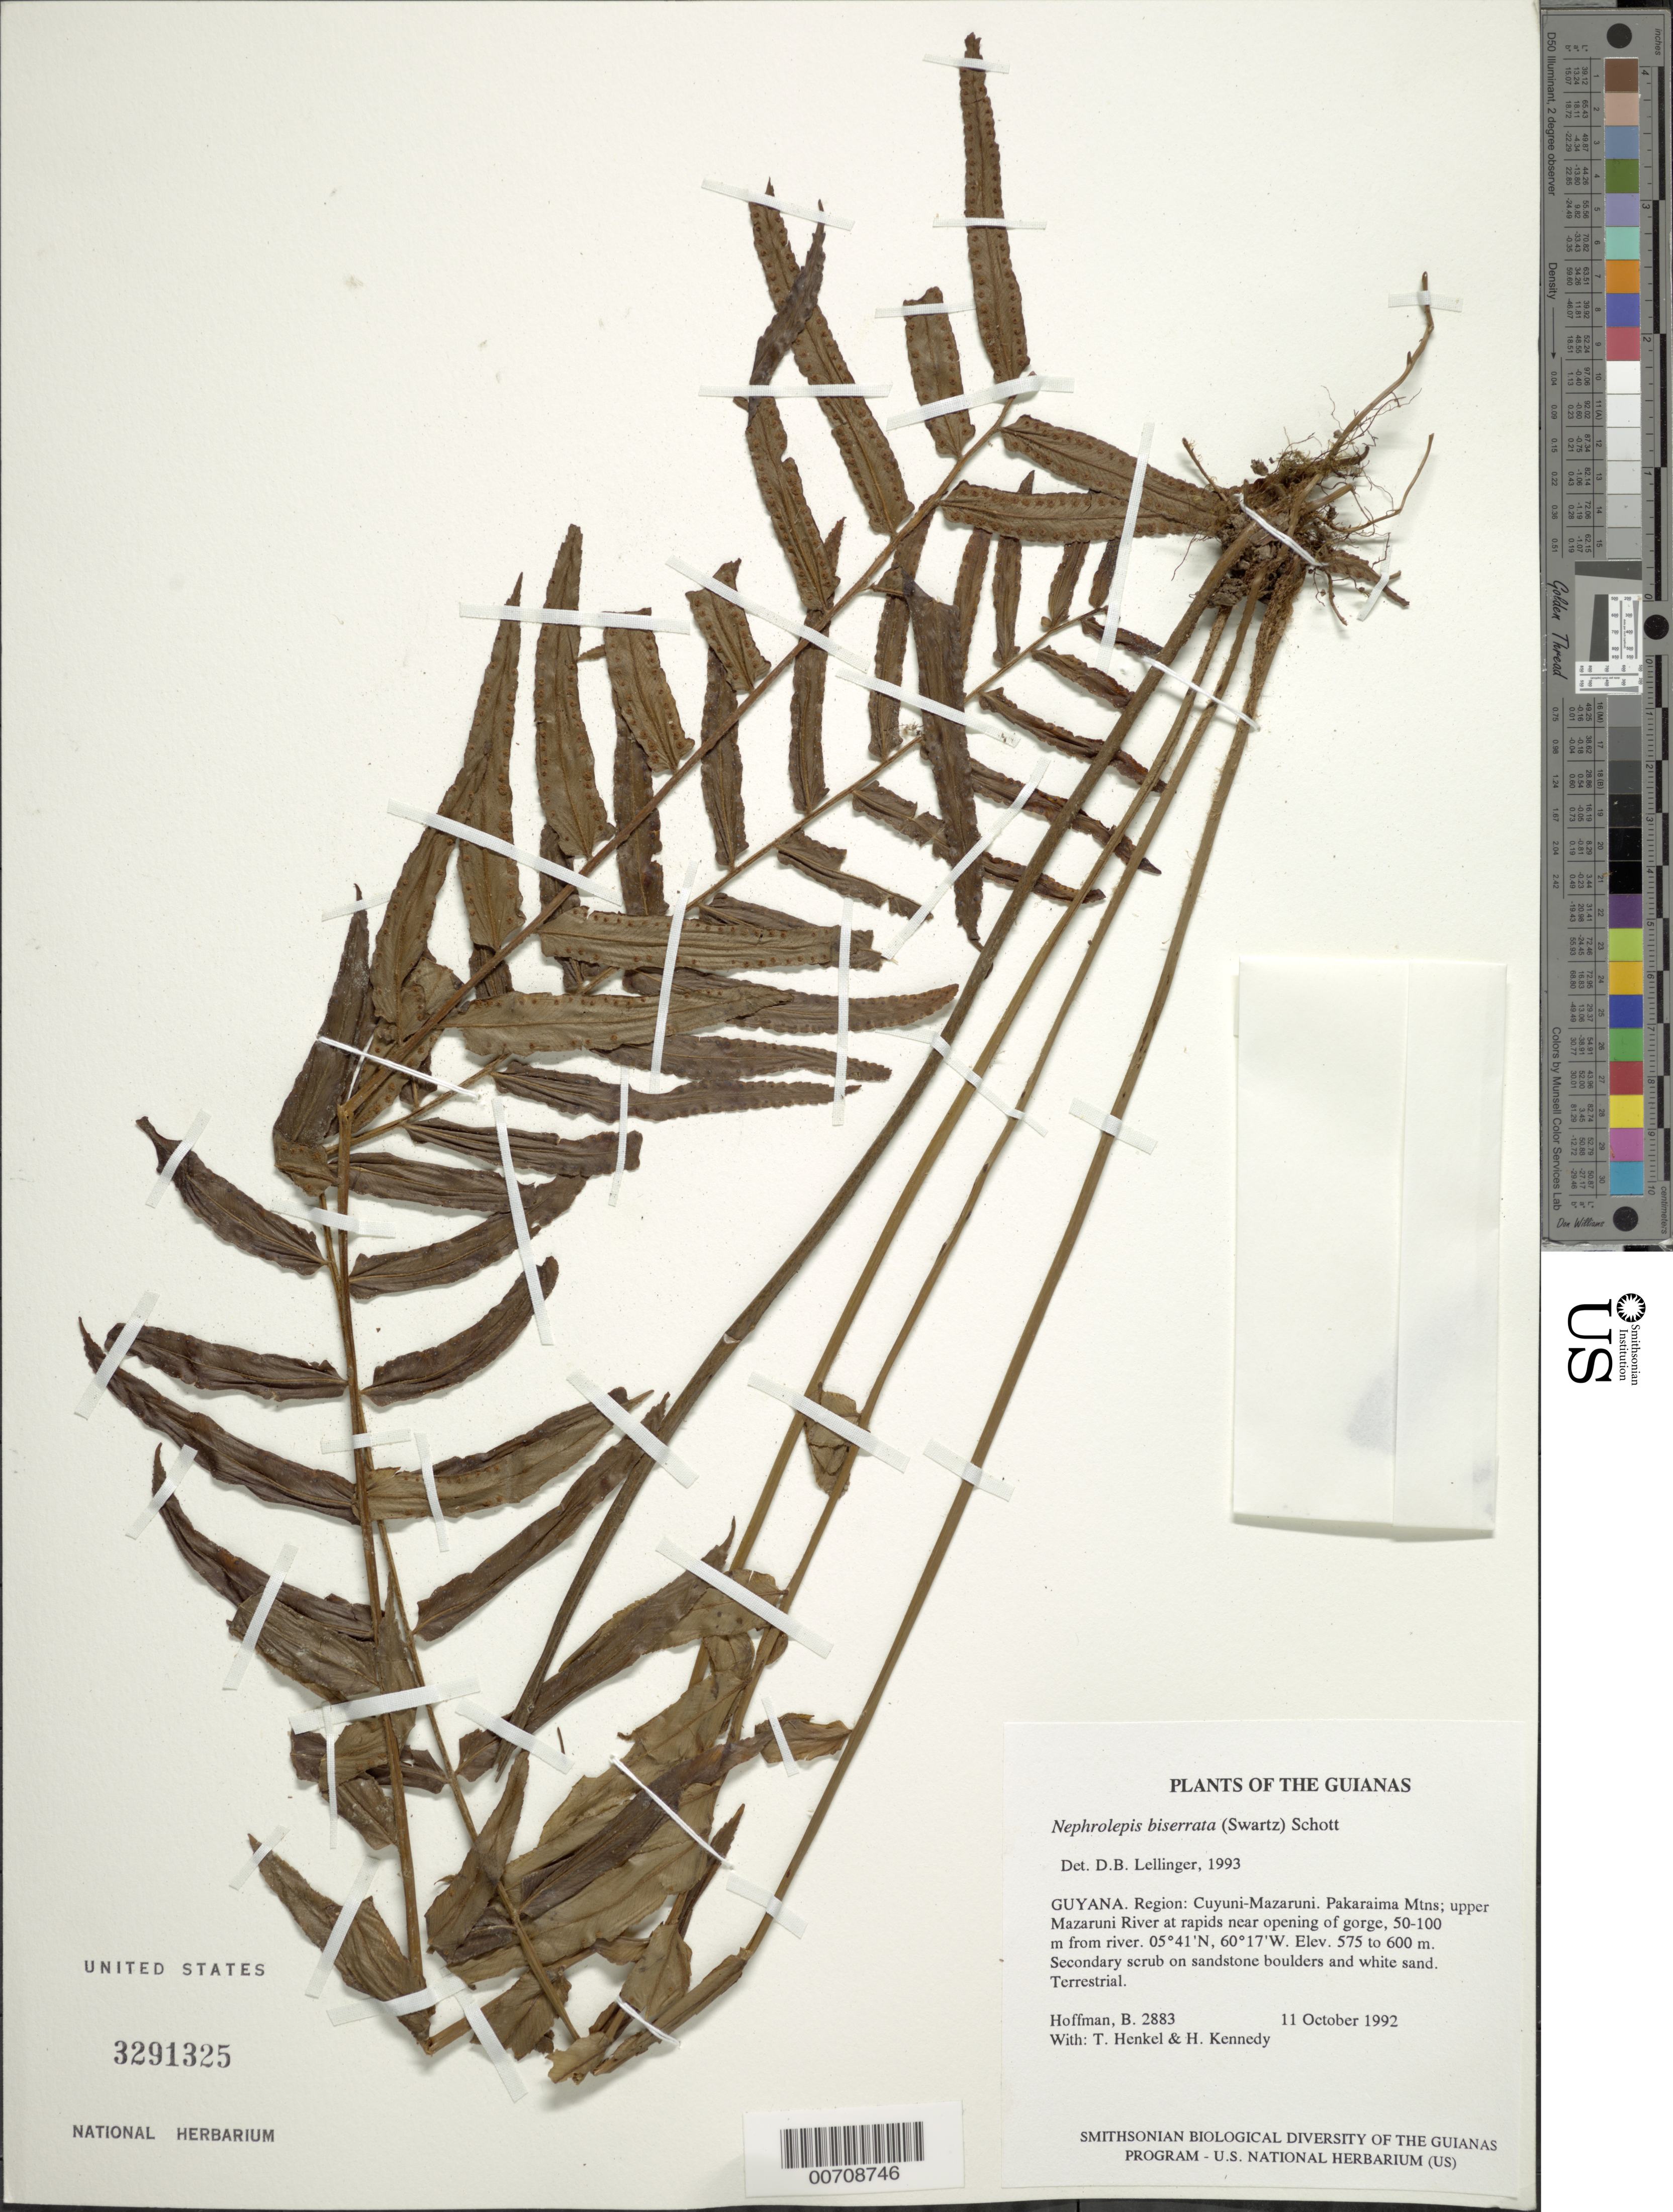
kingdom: Plantae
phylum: Tracheophyta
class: Polypodiopsida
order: Polypodiales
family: Nephrolepidaceae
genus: Nephrolepis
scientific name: Nephrolepis biserrata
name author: (Sw.) Schott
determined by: Lellinger, David B., (BOT), Smithsonian Institution - National Museum of Natural History (UNITED STATES)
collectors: B. Hoffman, T. Henkel & H. Kennedy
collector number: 2883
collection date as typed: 11 October 1992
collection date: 1992-10-11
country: Guyana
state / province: Cuyuni-Mazaruni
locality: Pakaraima Mountains; upper Mazaruni River, Imbaimadai, at rapids near opening of gorge, 50-100 m from river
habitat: Secondary scrub on sandstone boulders and white sand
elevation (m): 575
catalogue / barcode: US 3291325